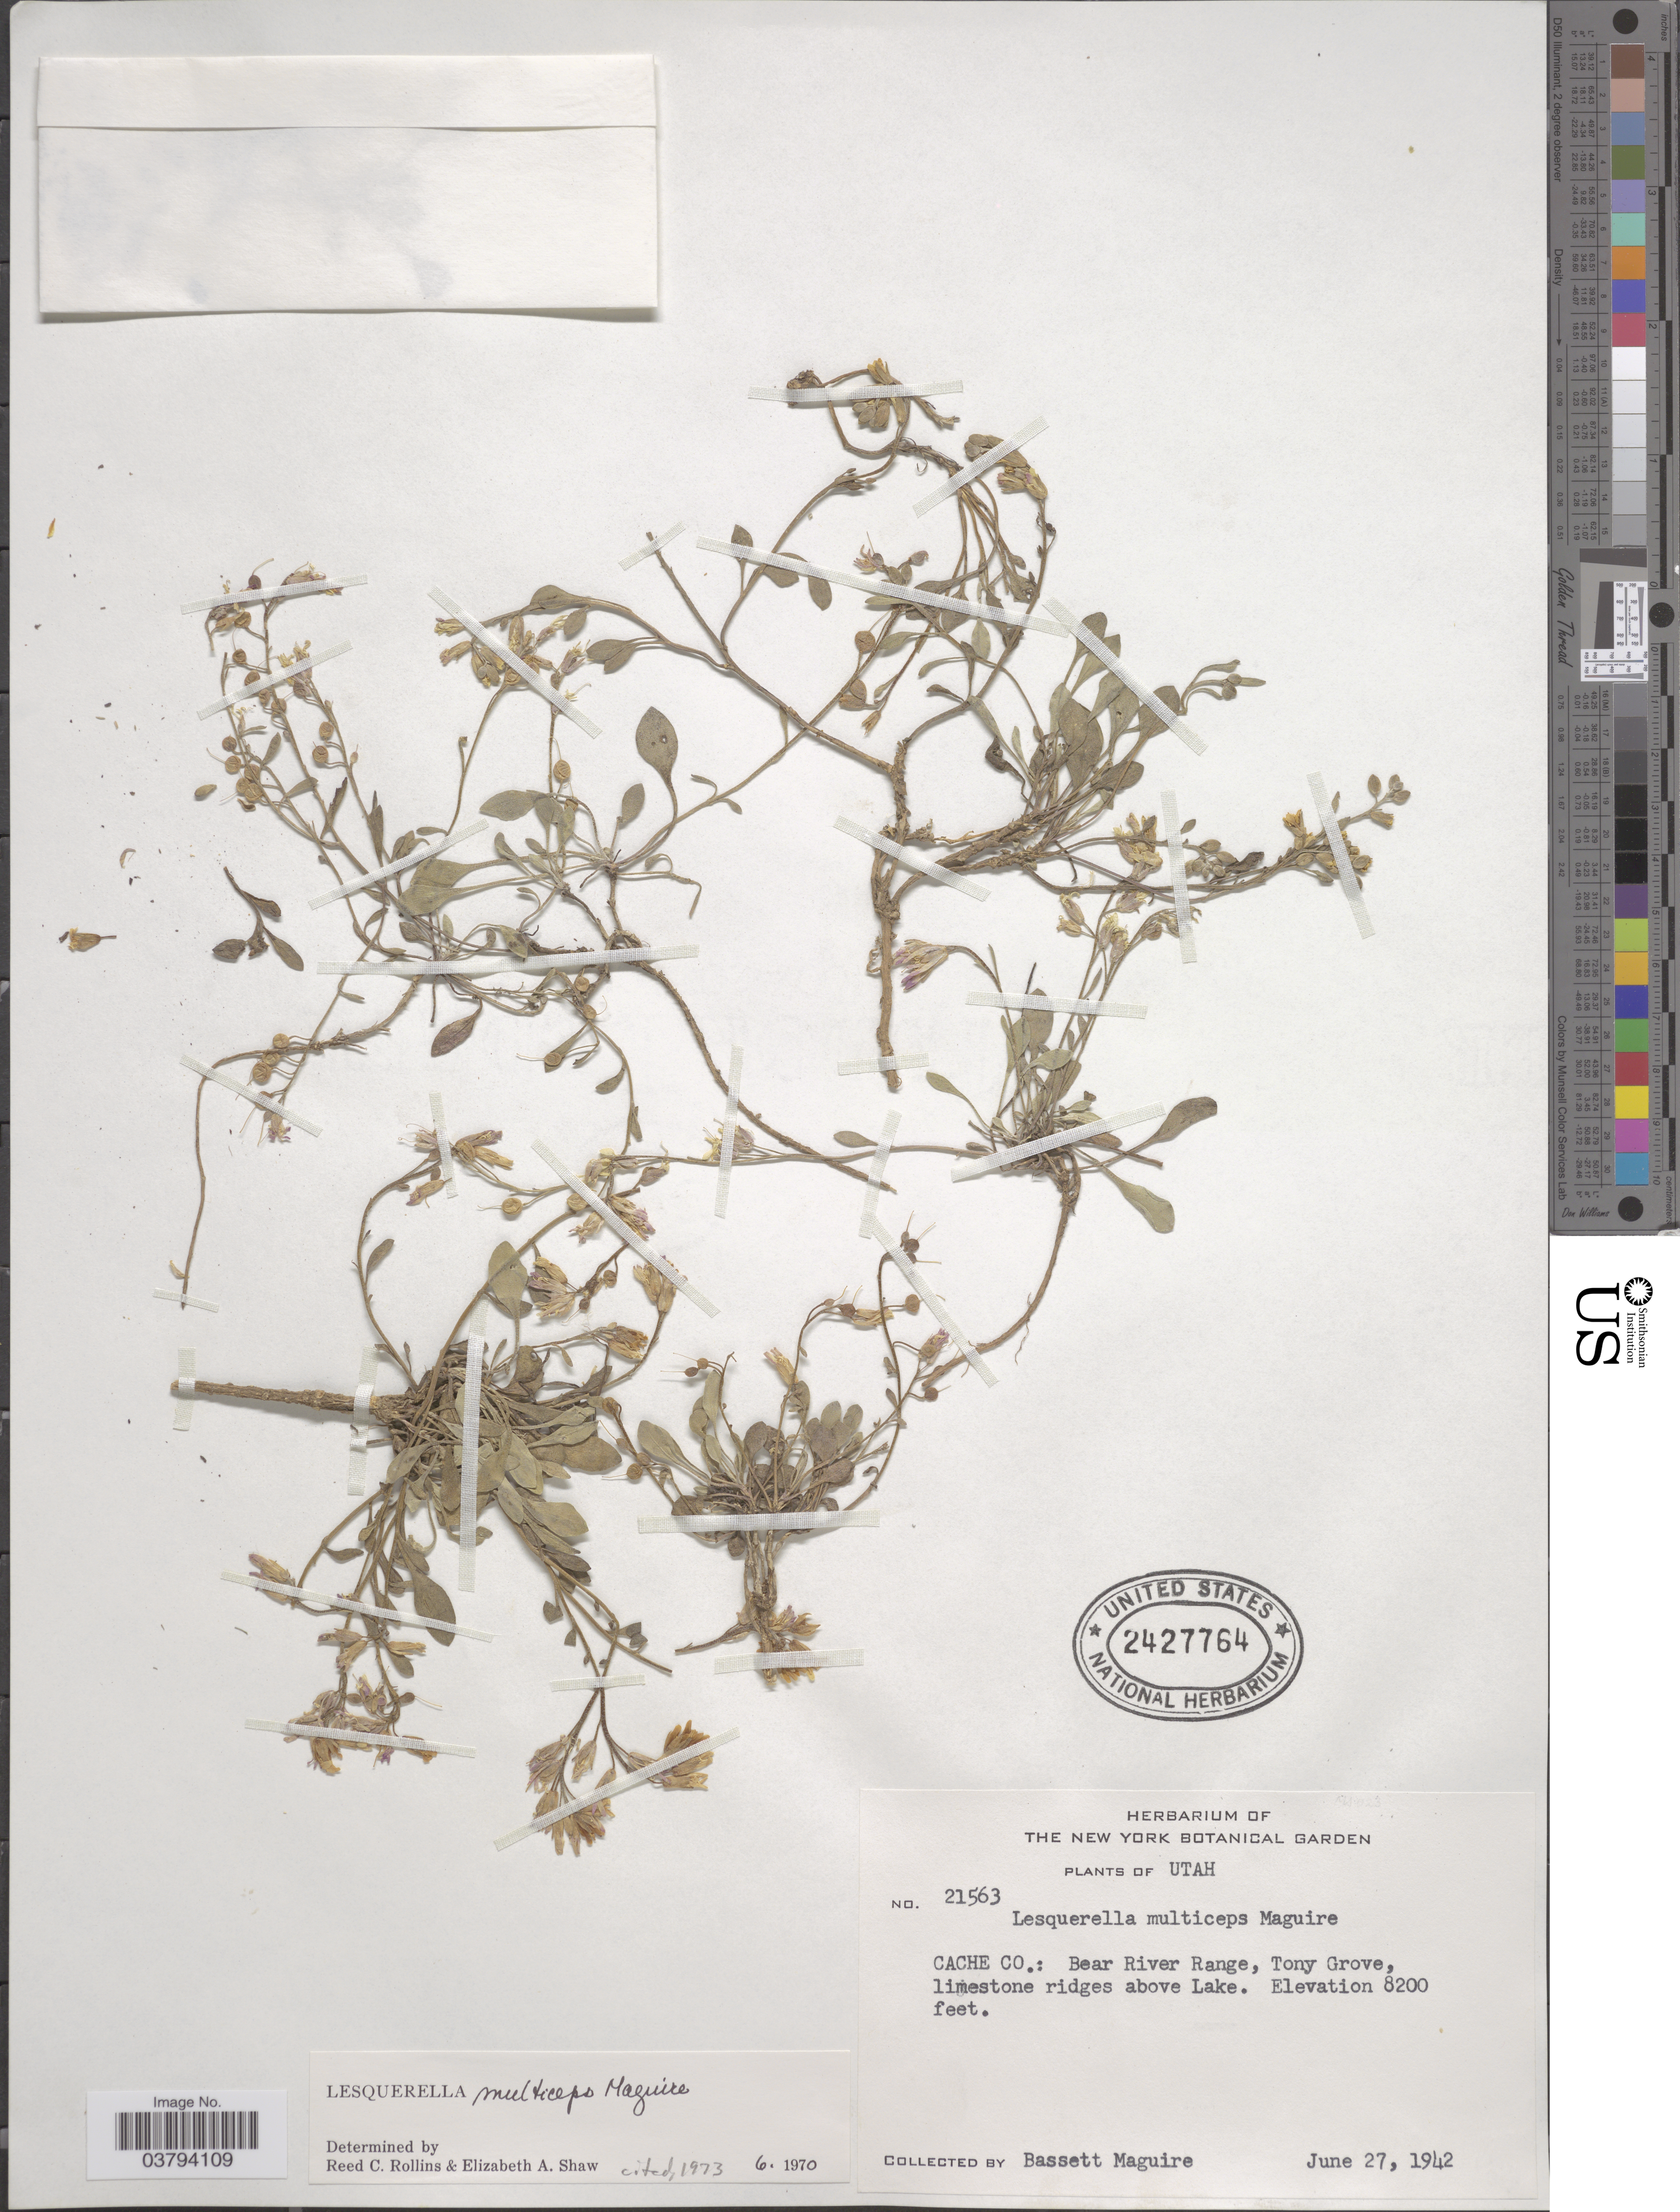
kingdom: Plantae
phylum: Tracheophyta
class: Magnoliopsida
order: Brassicales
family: Brassicaceae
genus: Lesquerella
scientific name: Lesquerella multiceps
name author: Maguire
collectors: B. Maguire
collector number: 21563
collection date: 1942-06-27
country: United States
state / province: Utah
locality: Cache Co.: Bear River Range, Tony Grove, limestone ridges above Lake.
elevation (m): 2499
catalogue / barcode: US 2427764